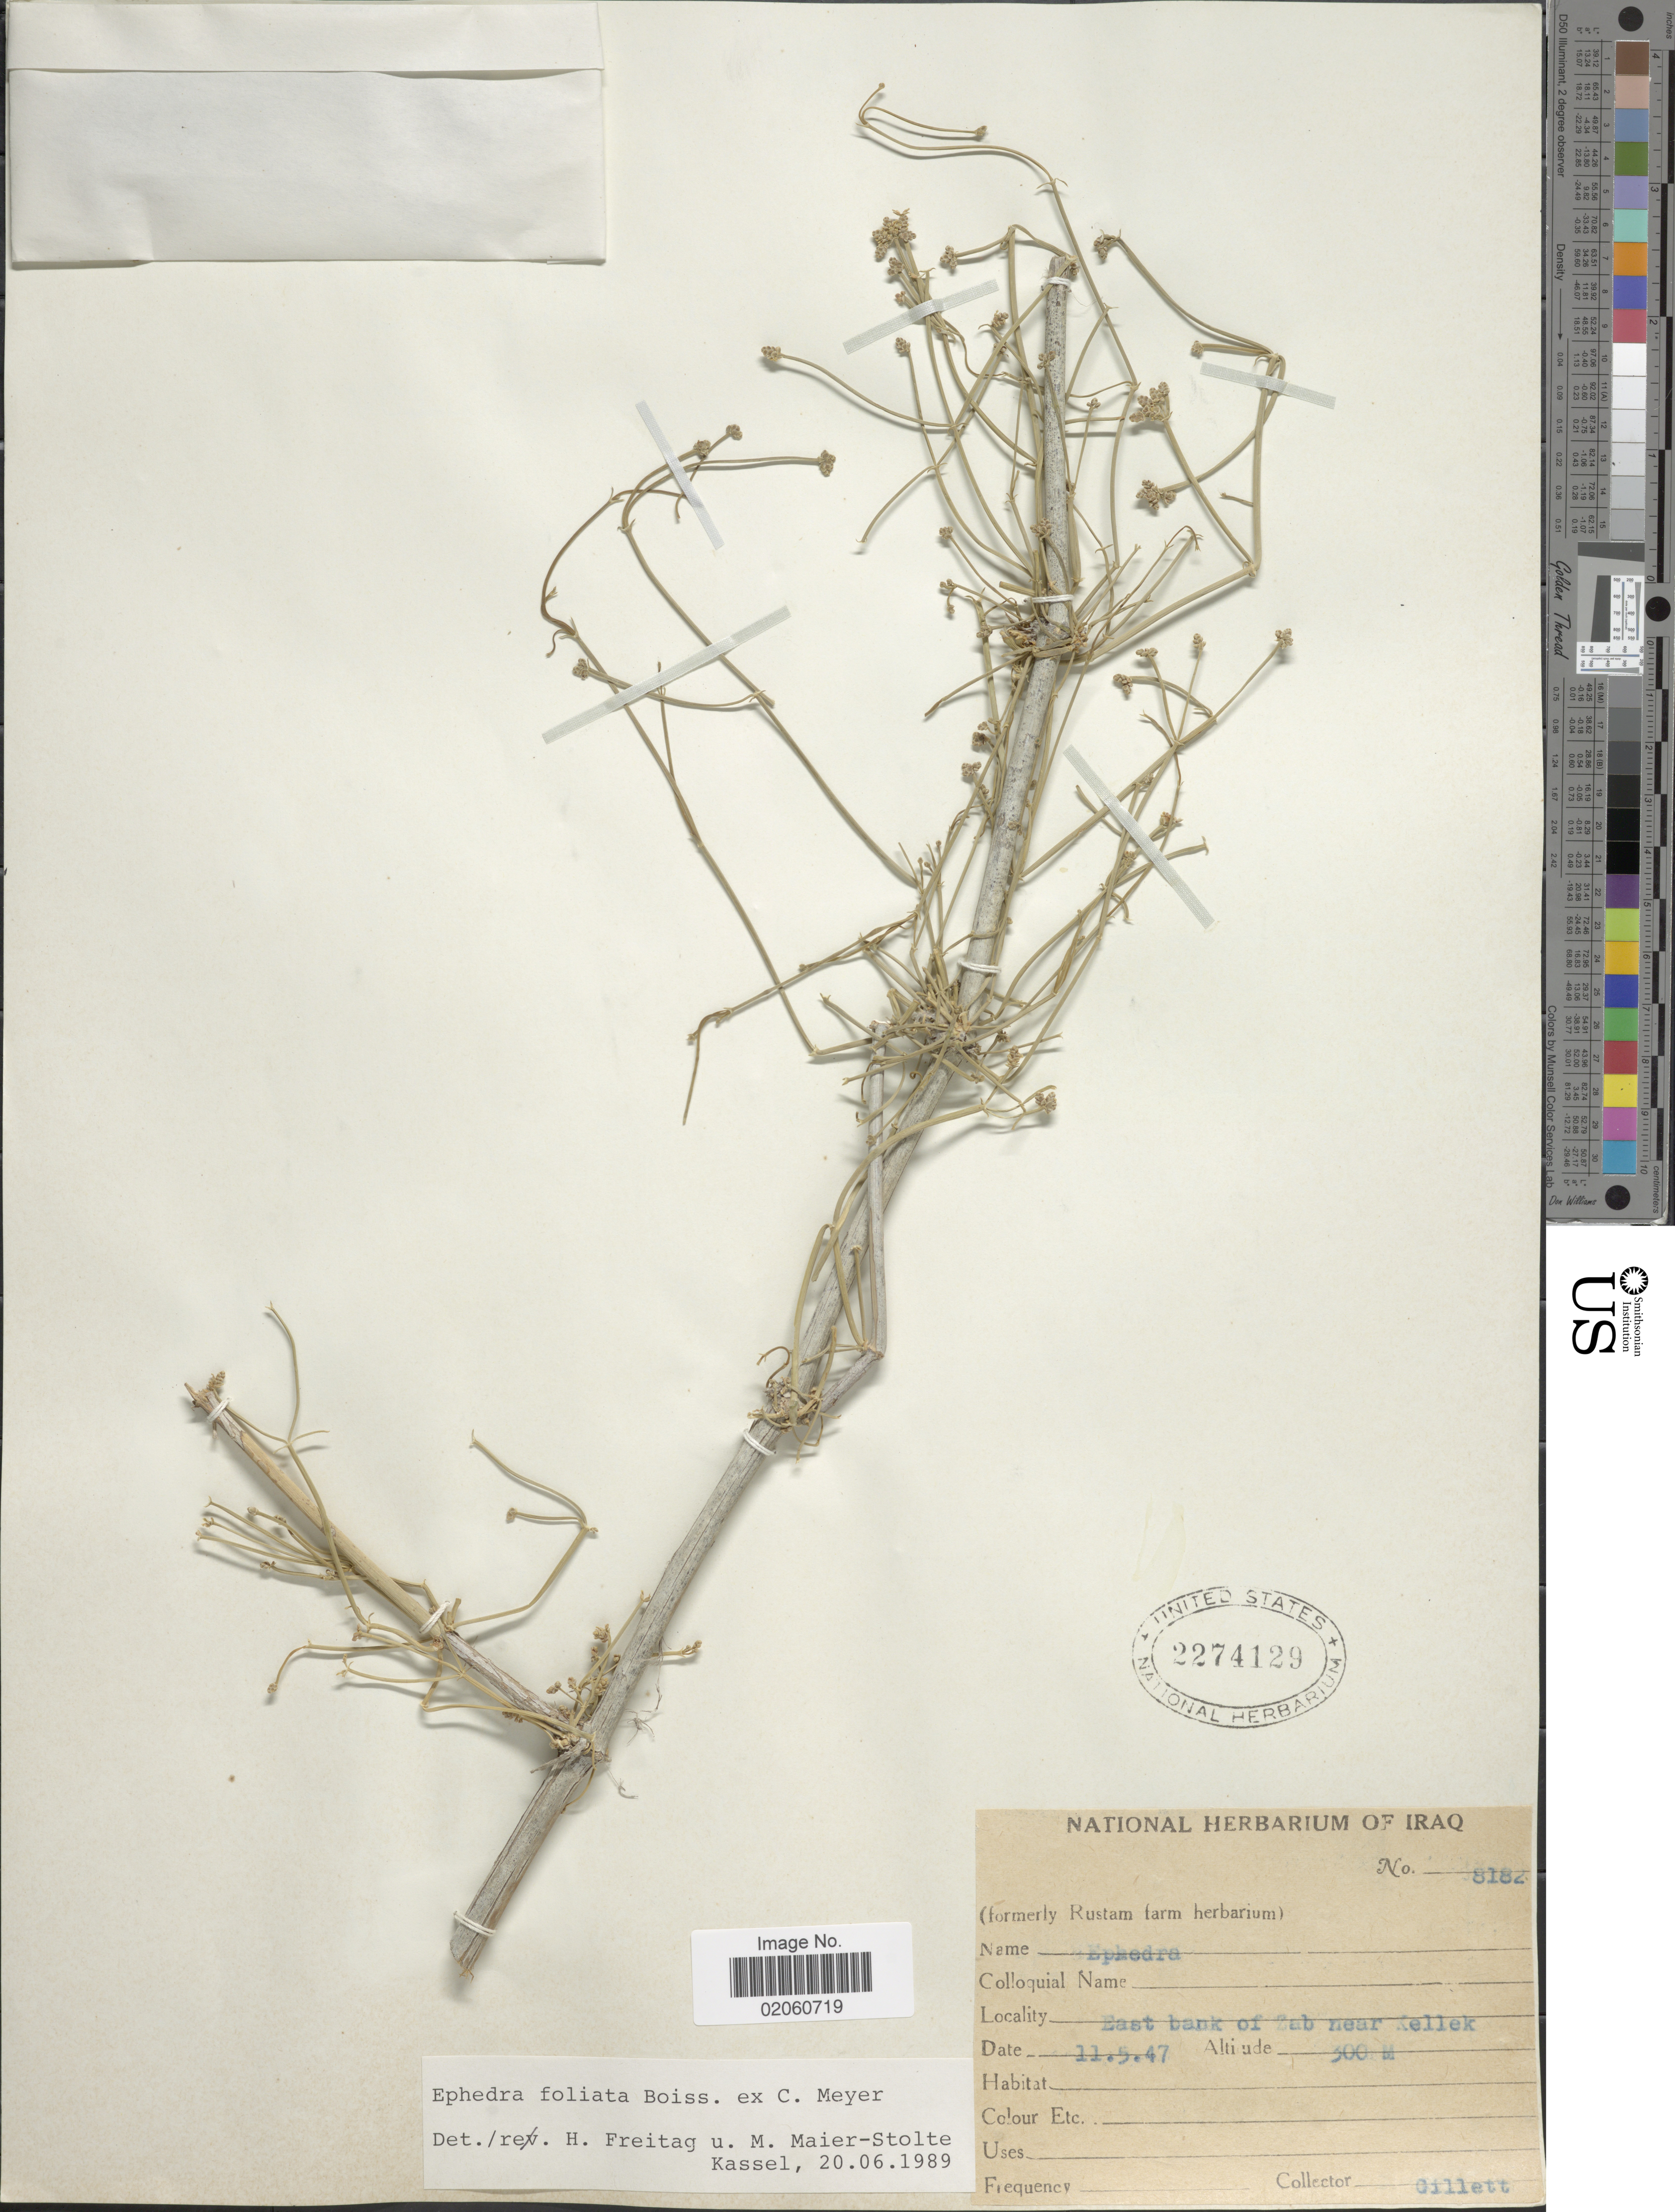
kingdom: Plantae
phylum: Tracheophyta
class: Gnetopsida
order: Ephedrales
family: Ephedraceae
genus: Ephedra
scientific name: Ephedra foliata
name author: Boiss. ex C.A. Mey.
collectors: Gillett, --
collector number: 8182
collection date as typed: Transcribed d/m/y: 11/5/47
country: Iraq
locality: East bank of Zab near Kellek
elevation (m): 300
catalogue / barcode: US 2274129